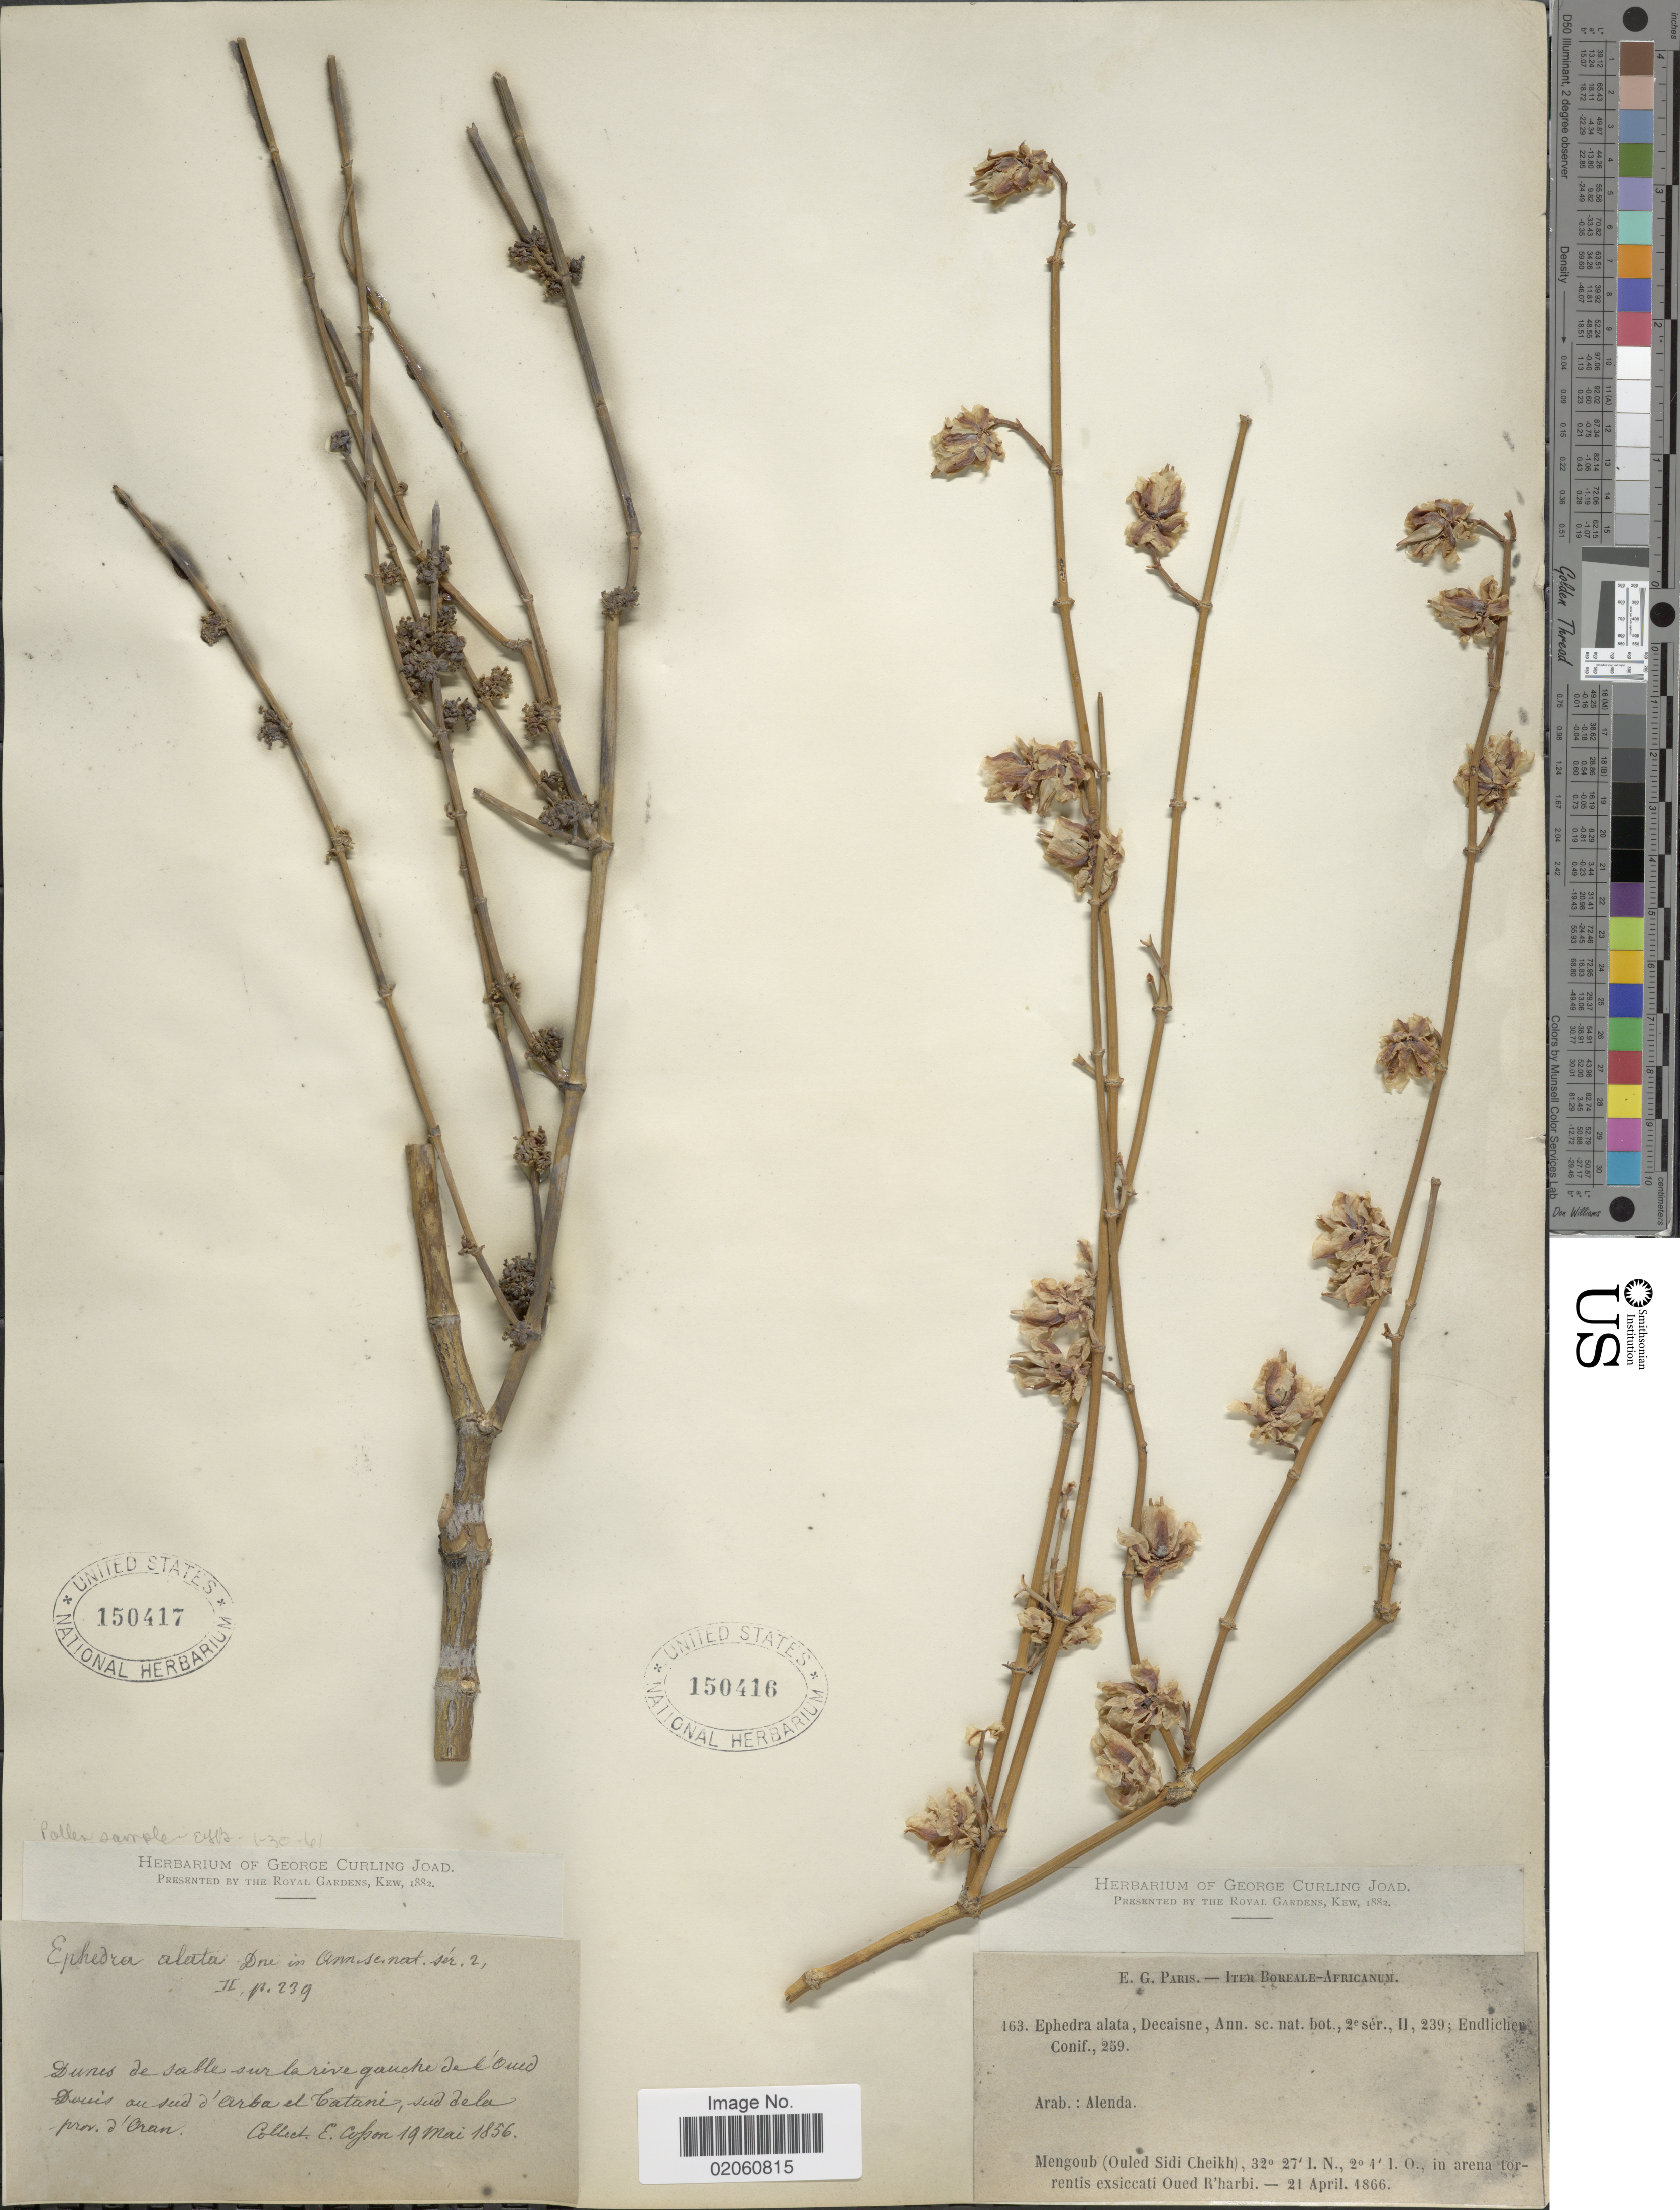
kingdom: Plantae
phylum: Tracheophyta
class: Gnetopsida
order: Ephedrales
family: Ephedraceae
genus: Ephedra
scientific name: Ephedra alata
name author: Decne.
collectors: Paris, E.G.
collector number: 163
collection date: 1866-04-21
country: Morocco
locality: Iter Boreale-Africanum, Arab: Alenda, Mengoub (Ouled Sidi Cheikh)., in arena torrentis exsiccati Oued R'harbi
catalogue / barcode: US 150416